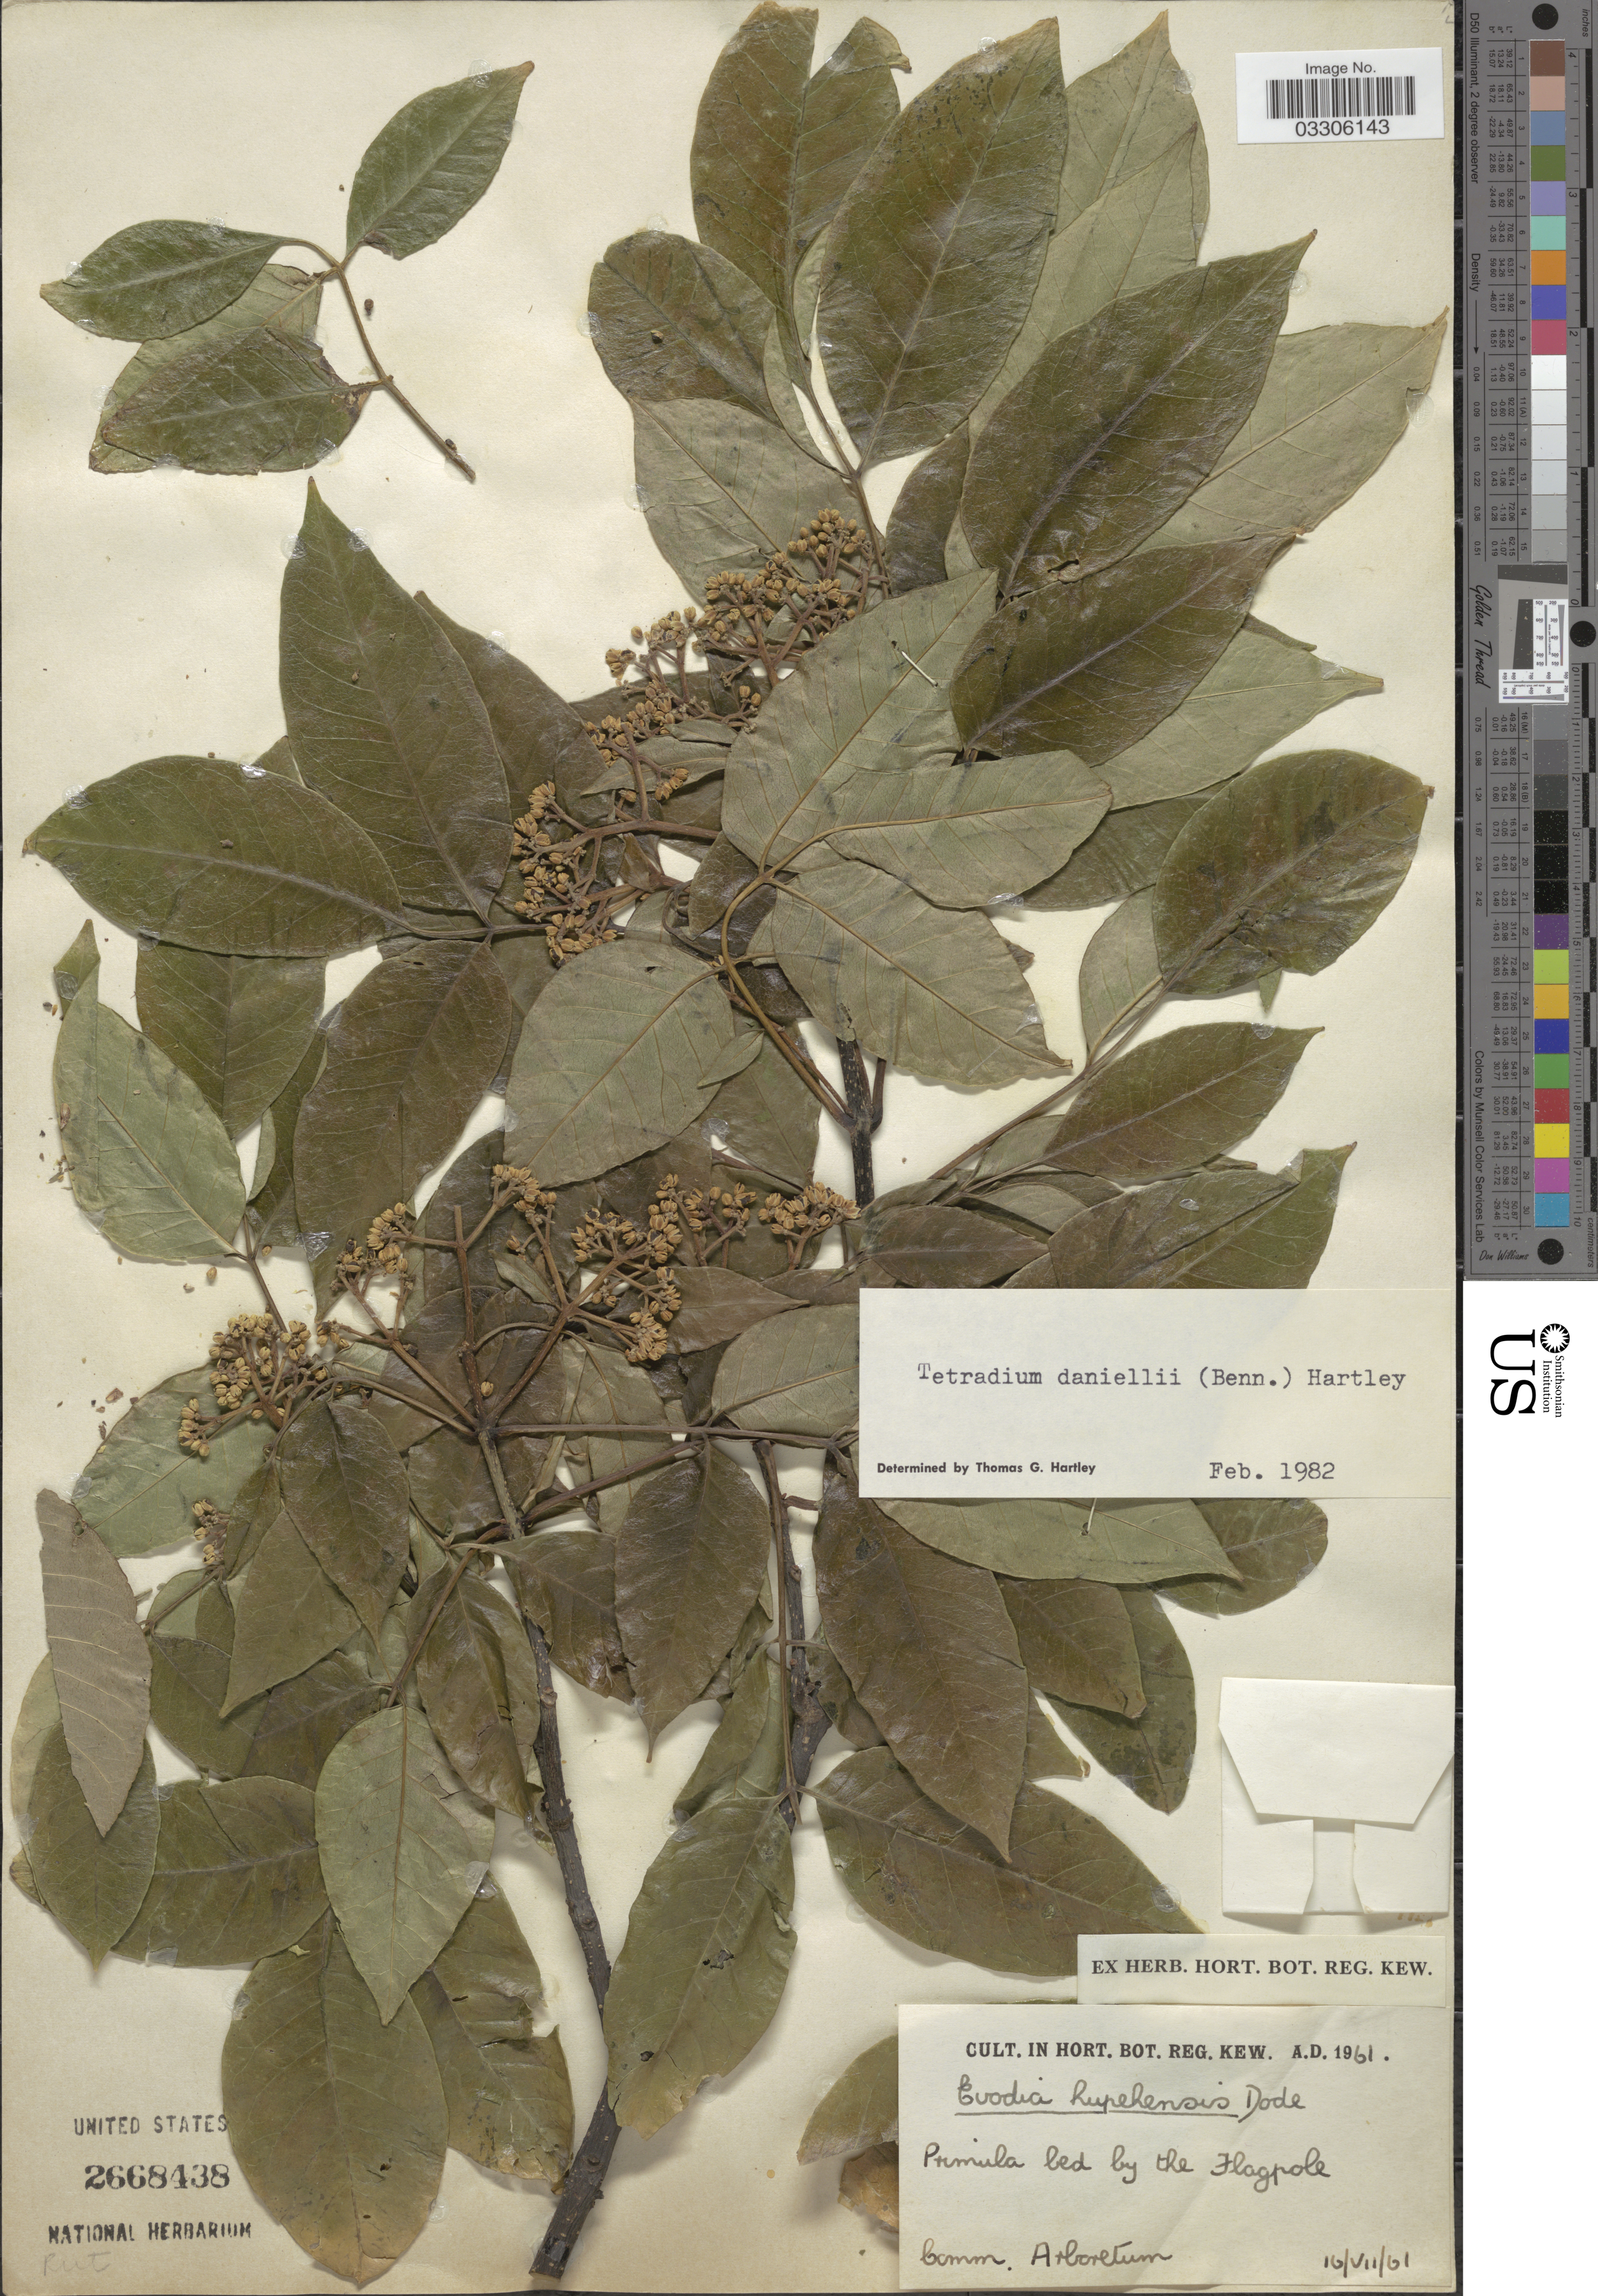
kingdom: Plantae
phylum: Tracheophyta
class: Magnoliopsida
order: Sapindales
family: Rutaceae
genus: Tetradium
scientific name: Tetradium daniellii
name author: (Benn.) T.G. Hartley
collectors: ex herb. Hort. Reg. Kew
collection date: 1961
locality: Hort. Bot. Reg. Kew. Primula bed by the Flagpole [unsure placement]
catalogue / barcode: US 2668438